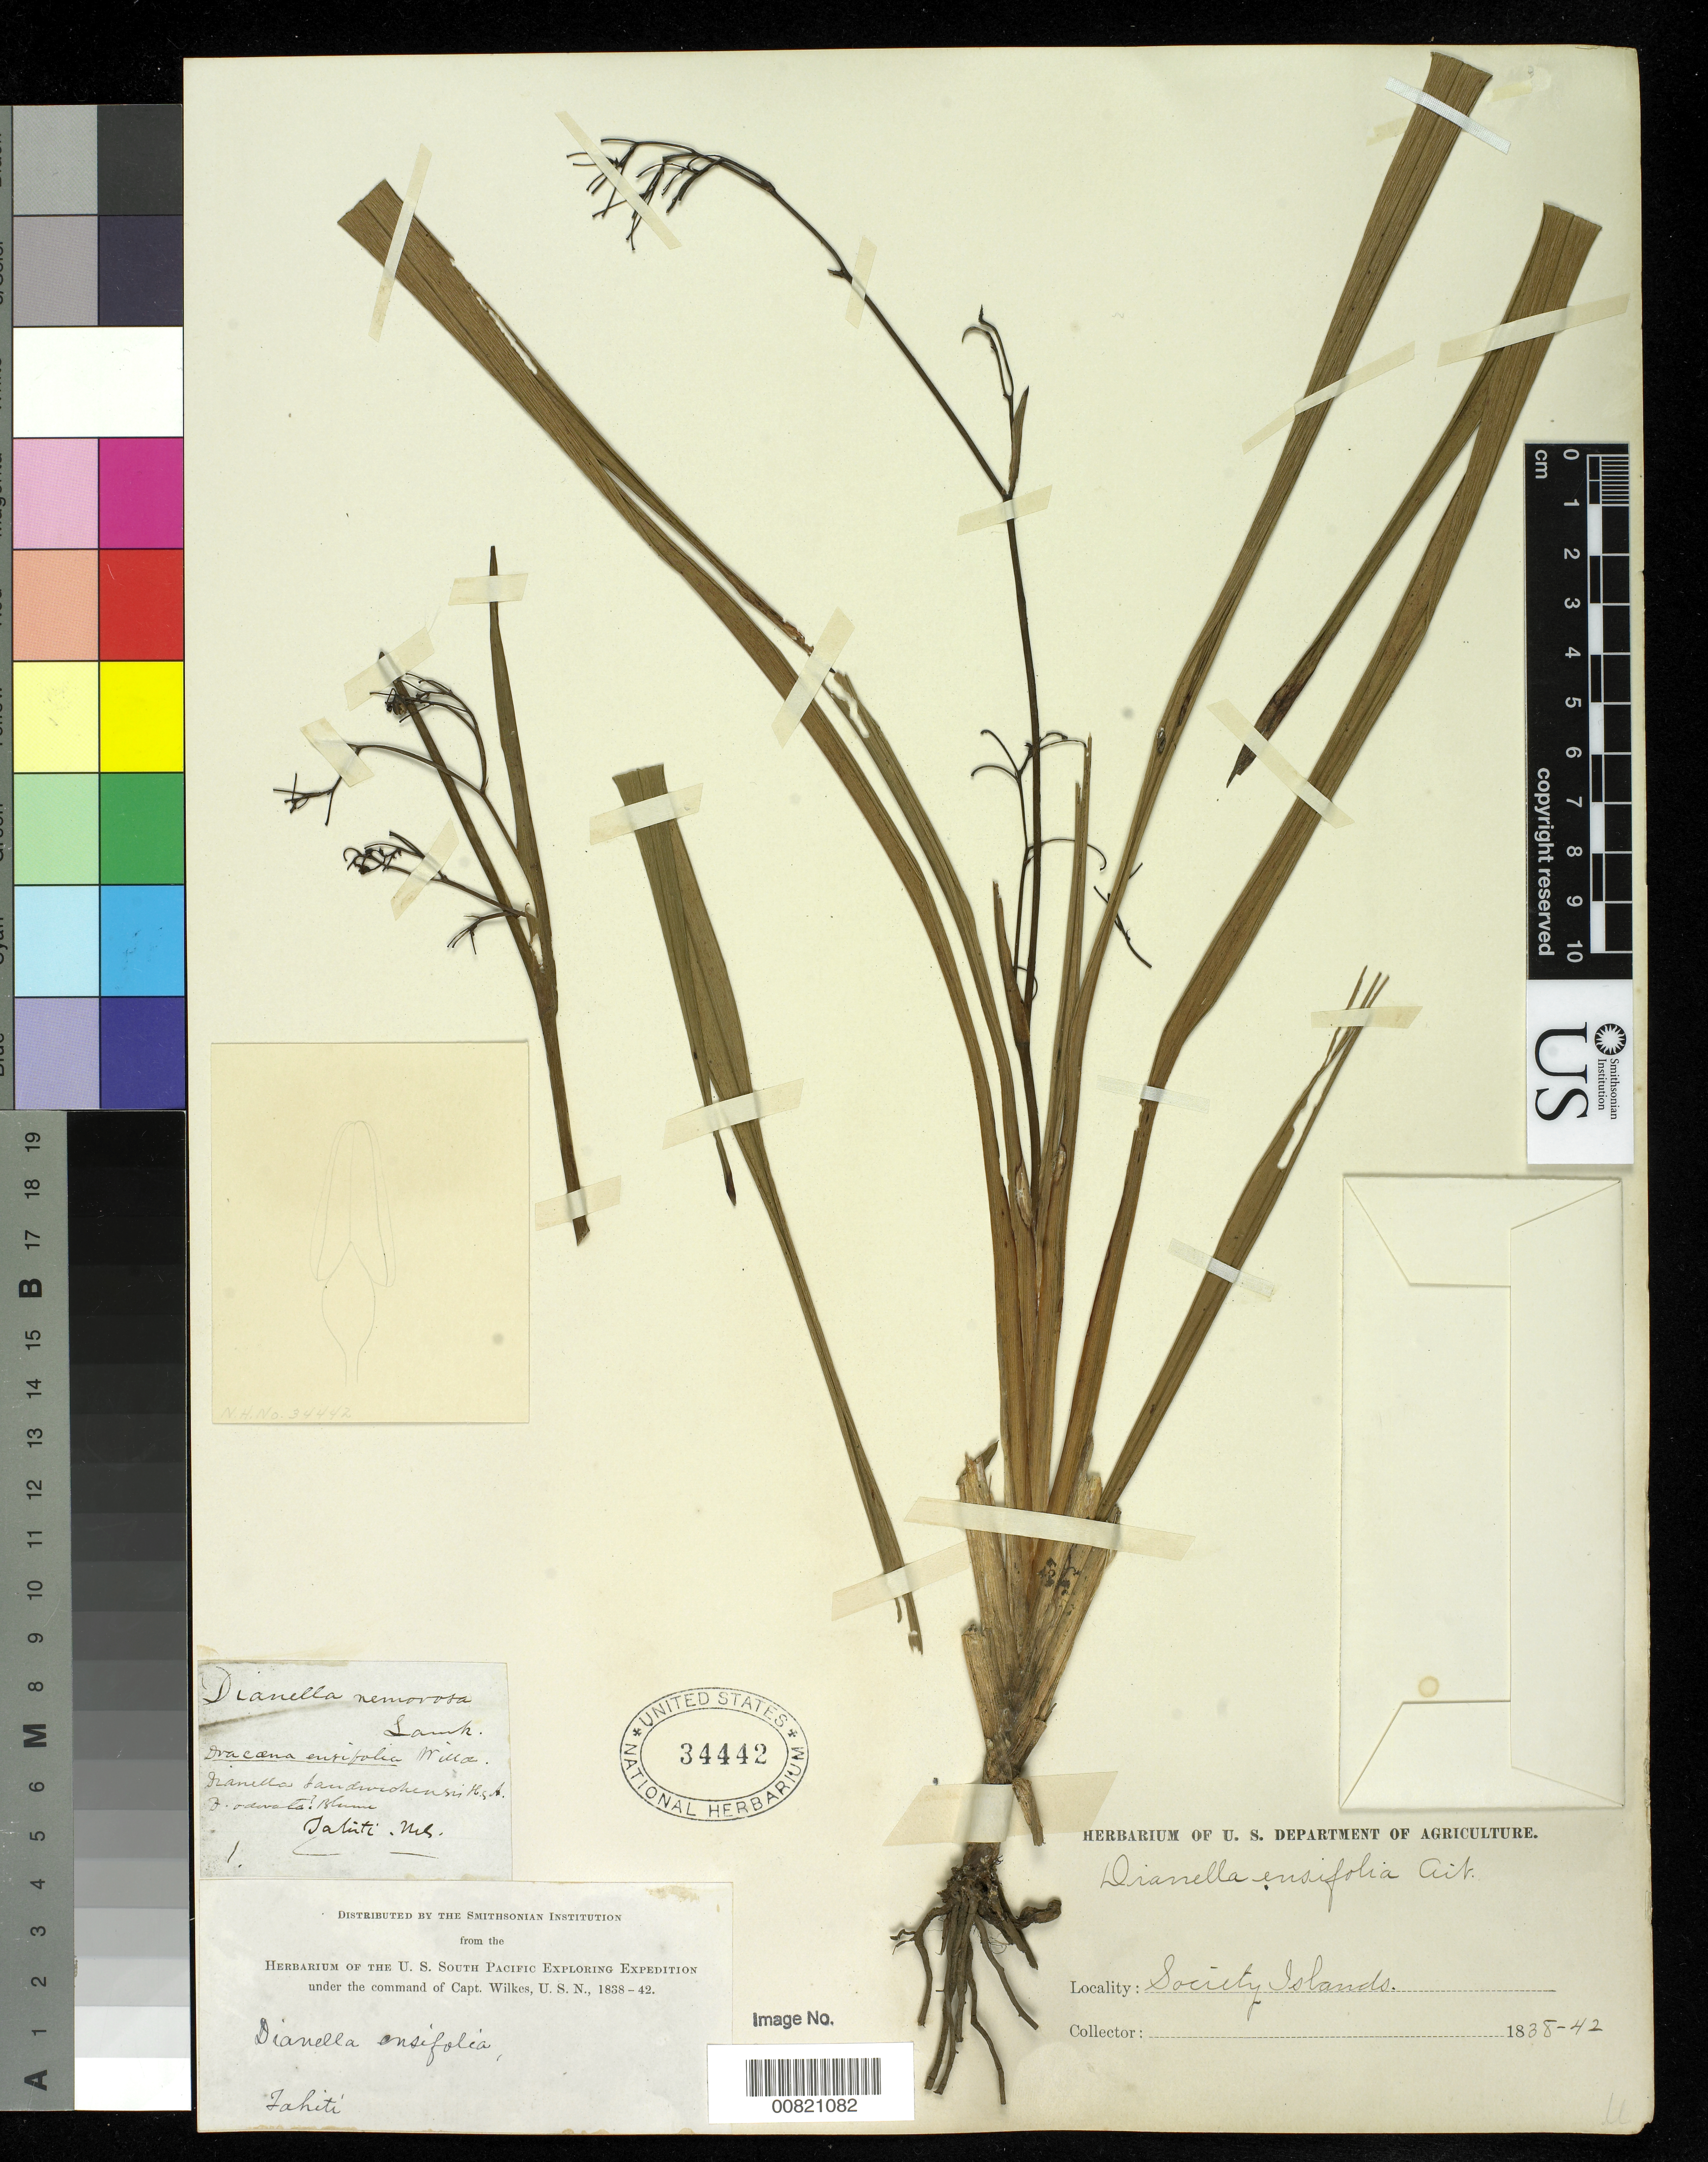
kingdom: Plantae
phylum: Tracheophyta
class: Liliopsida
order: Asparagales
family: Asphodelaceae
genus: Dianella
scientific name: Dianella ensifolia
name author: (L.) DC.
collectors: Wilkes Explor. Exped.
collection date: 1838/1842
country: French Polynesia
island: Tahiti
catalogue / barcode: US 34442